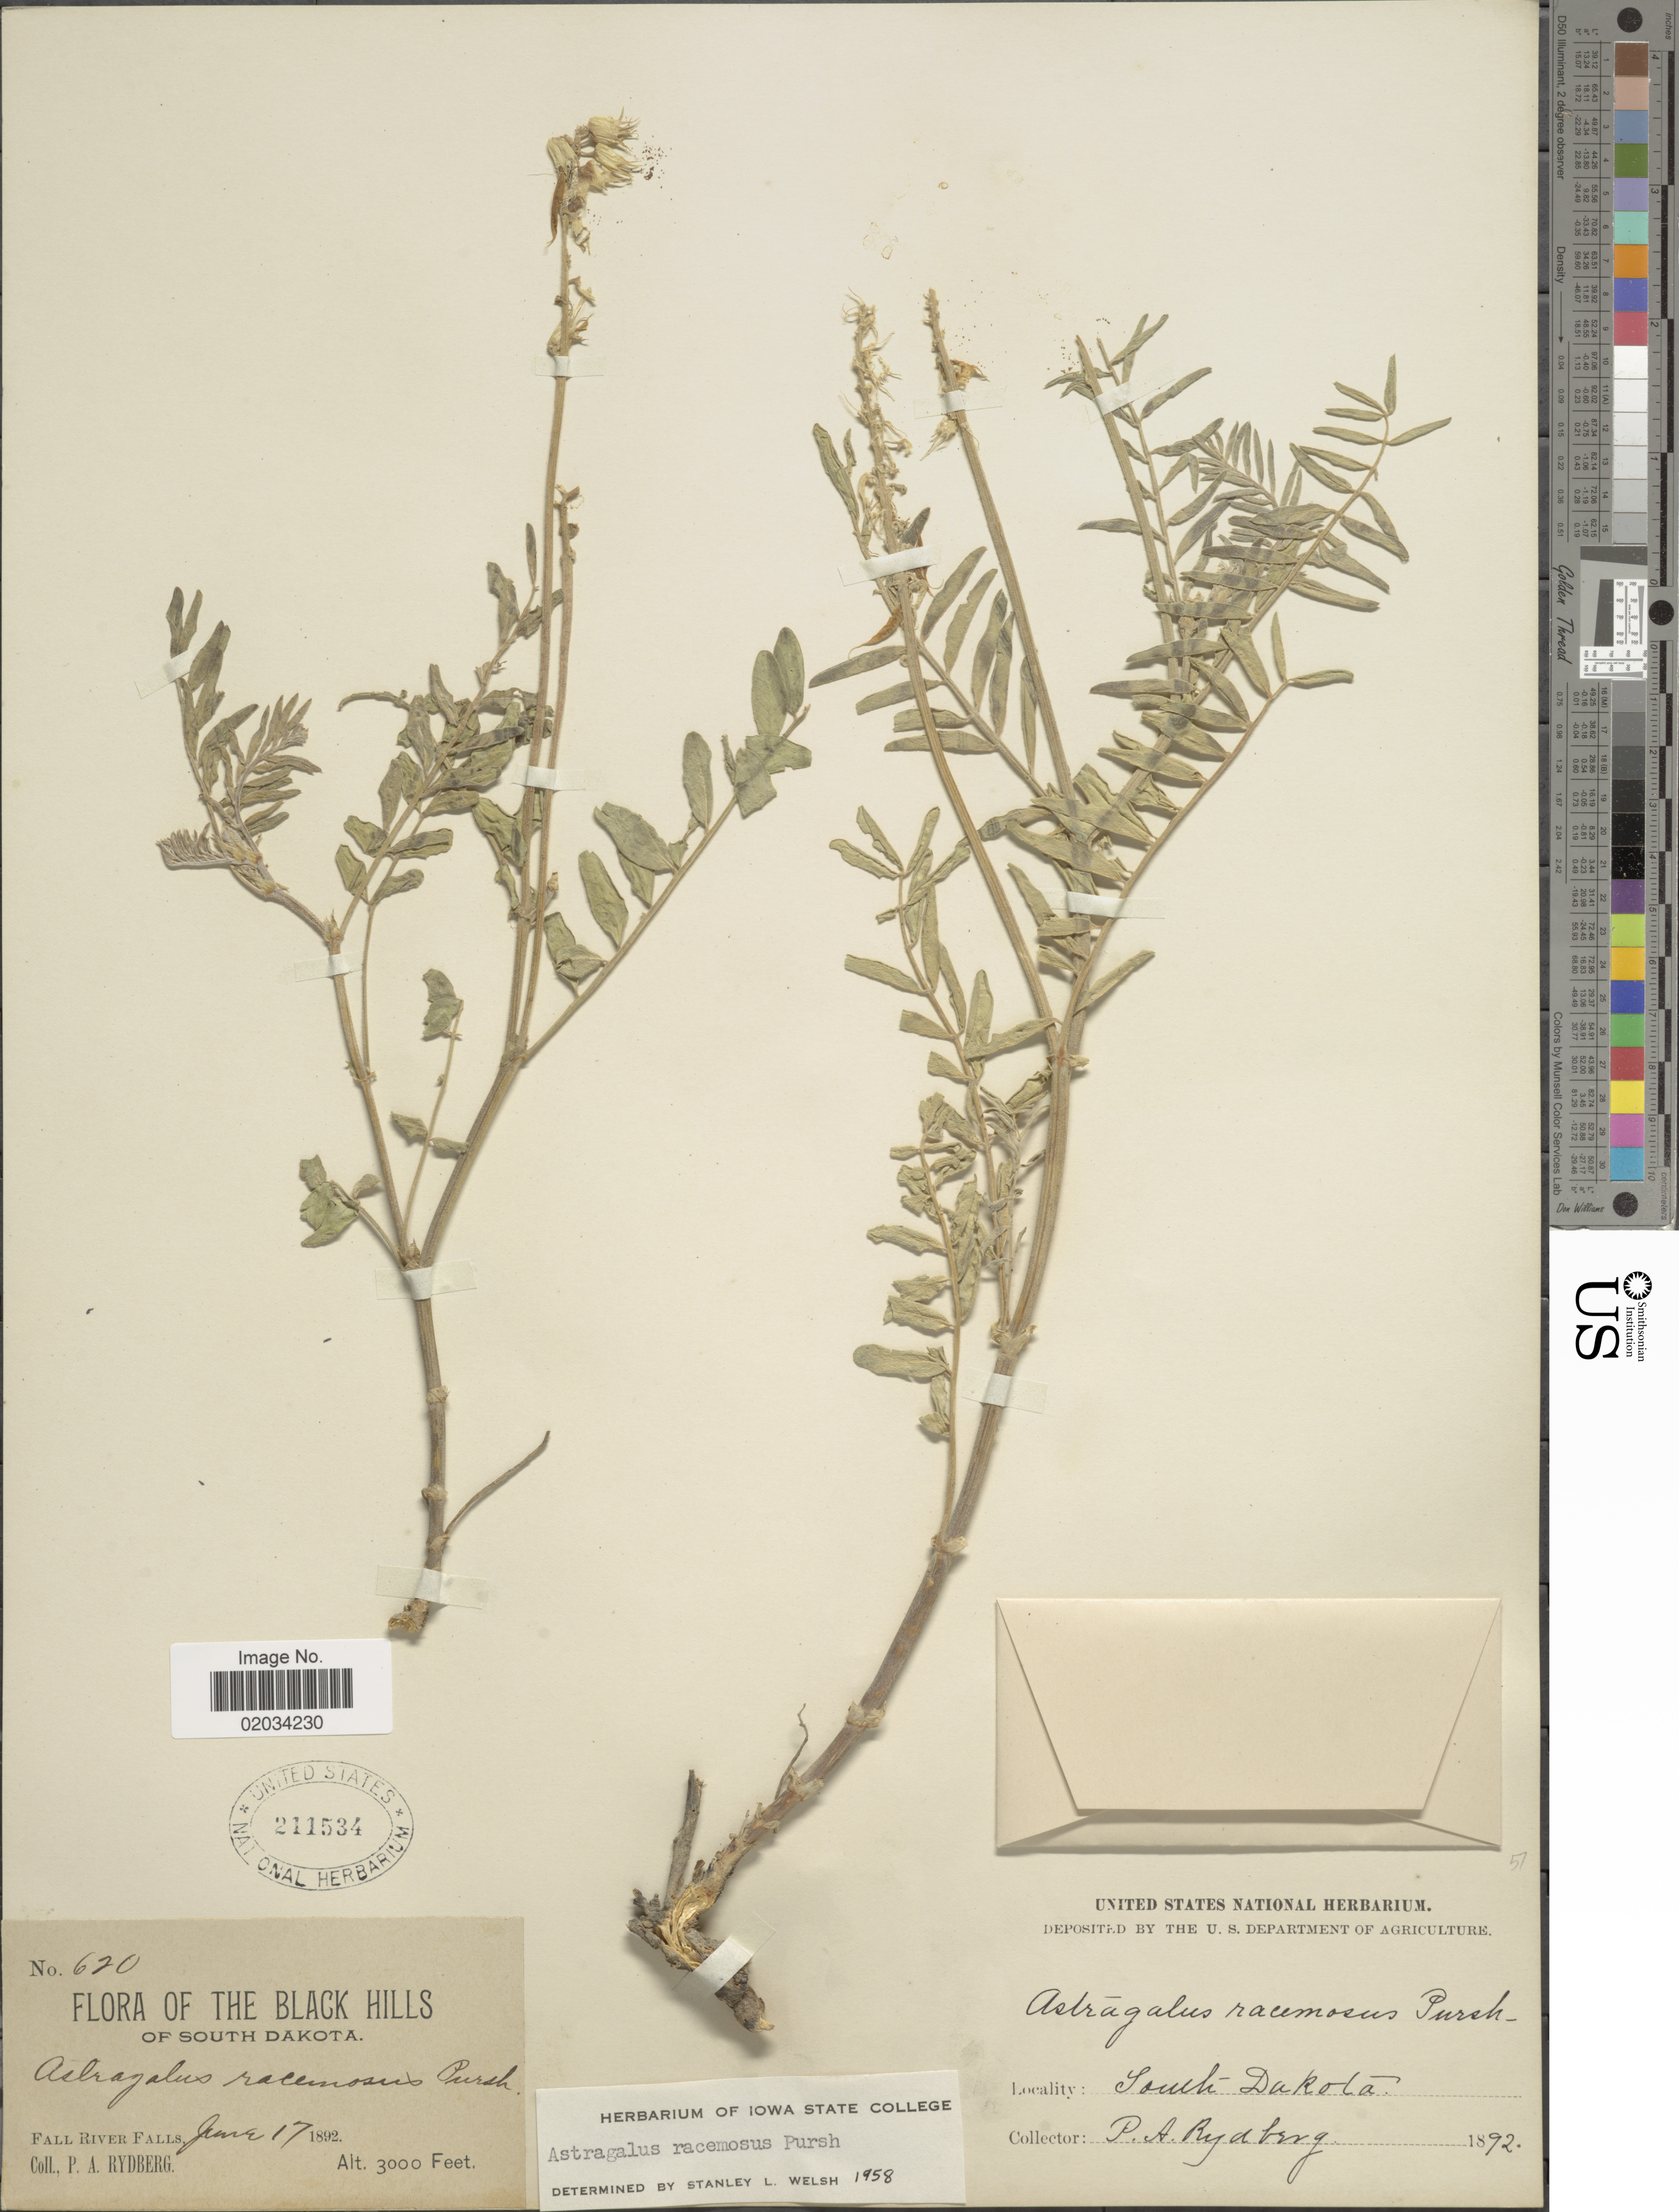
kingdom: Plantae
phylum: Tracheophyta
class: Magnoliopsida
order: Fabales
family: Fabaceae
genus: Astragalus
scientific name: Astragalus racemosus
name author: Pursh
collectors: P. A. Rydberg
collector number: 620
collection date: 1892-06-17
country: United States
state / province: South Dakota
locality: The Black Hills of South Dakota, Fall River Falls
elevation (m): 914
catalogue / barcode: US 211534